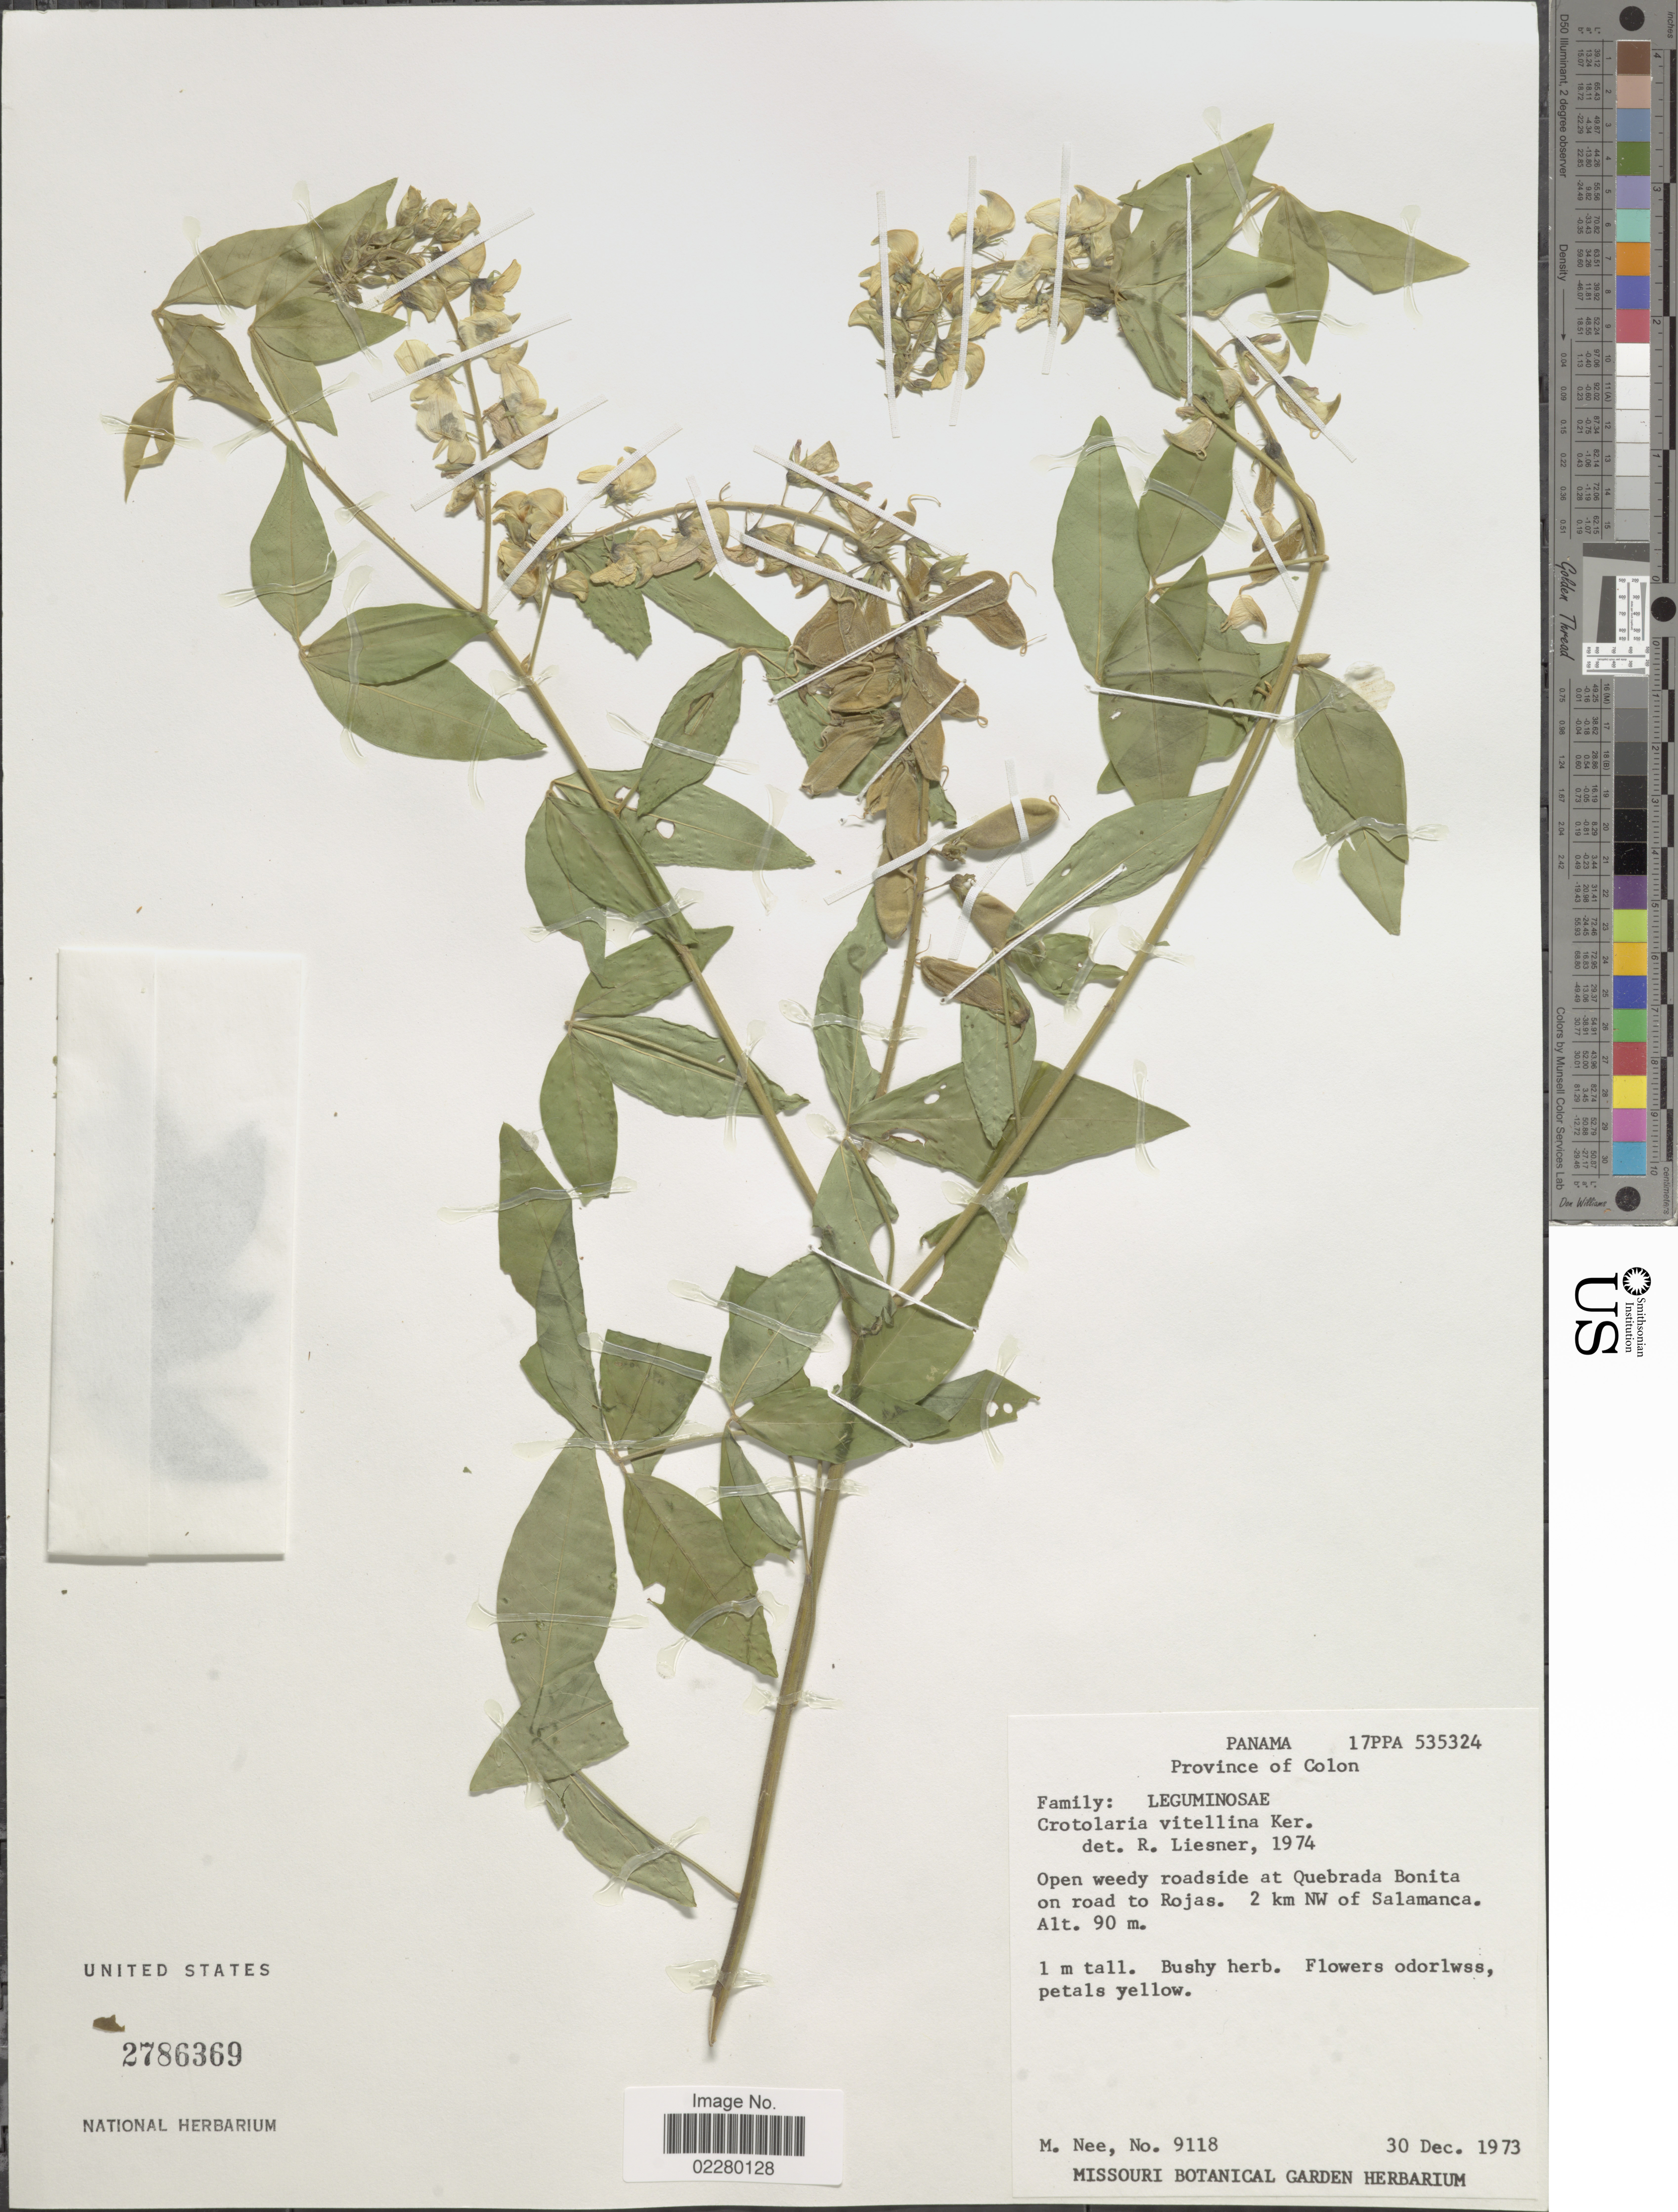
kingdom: Plantae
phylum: Tracheophyta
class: Magnoliopsida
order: Fabales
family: Fabaceae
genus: Crotalaria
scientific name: Crotalaria cajanifolia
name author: Kunth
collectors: M. Nee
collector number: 9118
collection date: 1973-12-30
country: Panama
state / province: Colón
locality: Province of Colon. Open weedy roadside at Quebrada Bonita on road to Rojas. 2 km NW of Salamanca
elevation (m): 90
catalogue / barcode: US 2786369